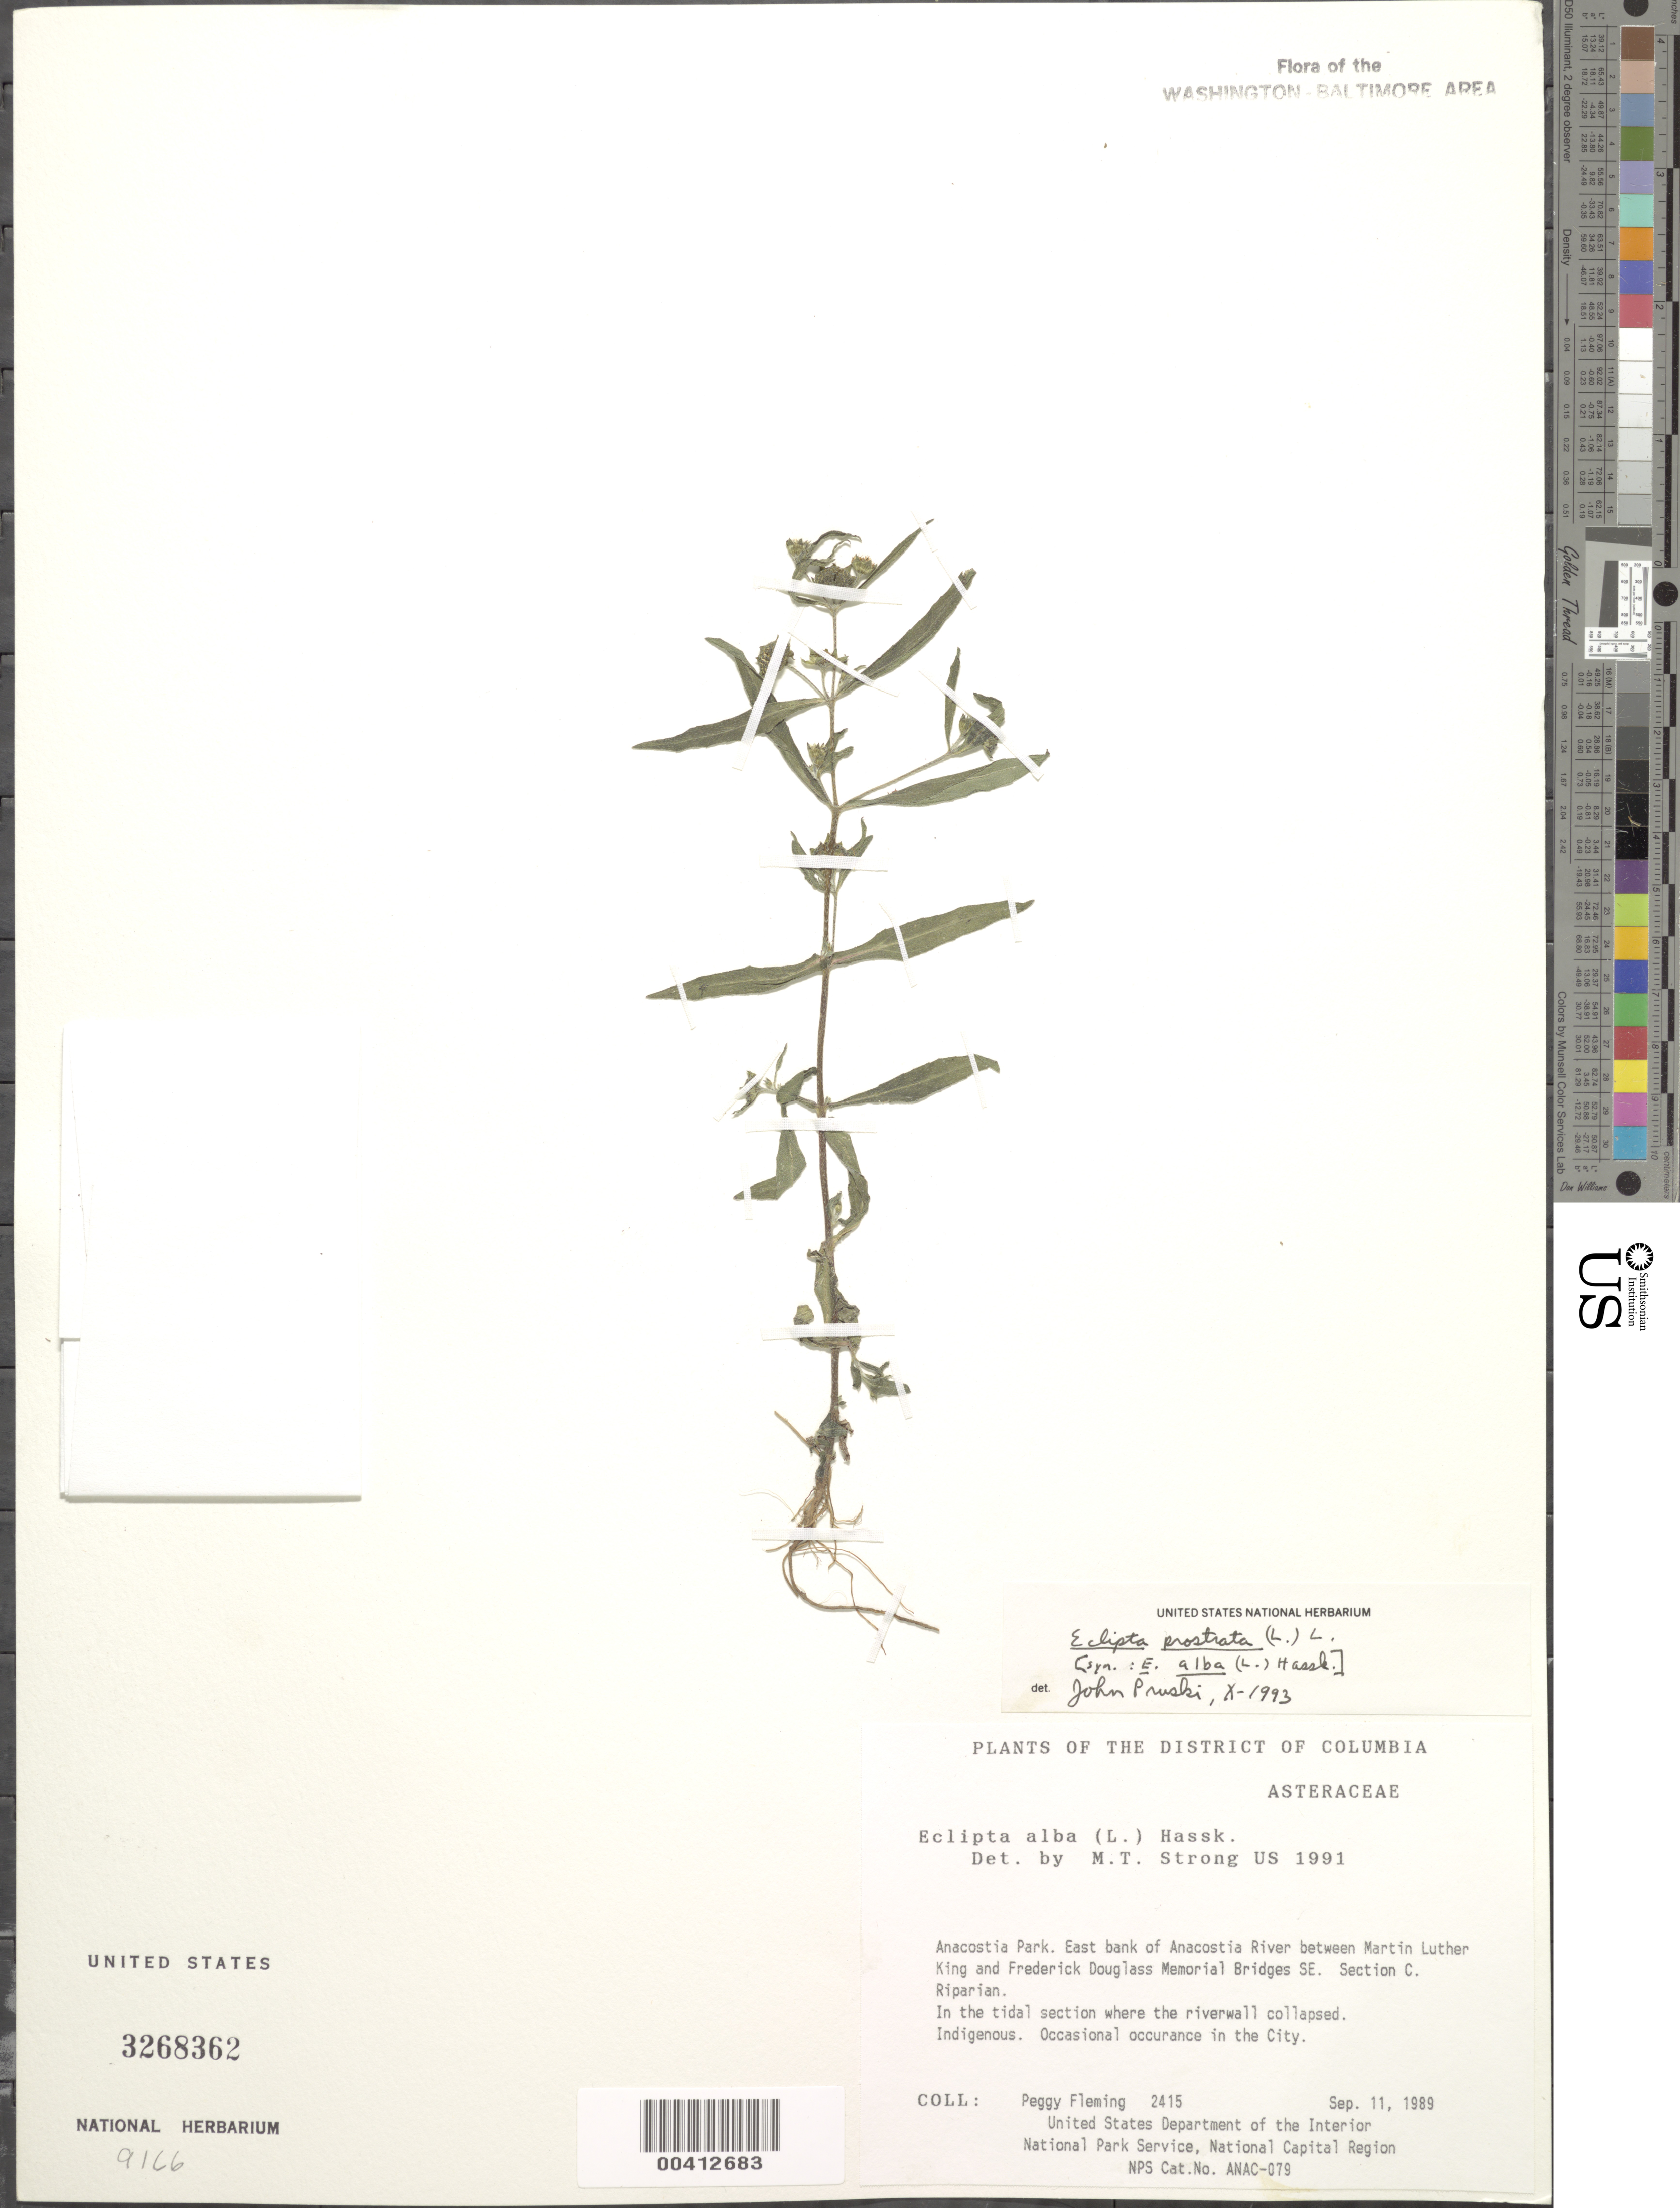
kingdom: Plantae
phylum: Tracheophyta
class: Magnoliopsida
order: Asterales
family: Asteraceae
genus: Eclipta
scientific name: Eclipta prostrata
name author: (L.) L.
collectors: P. Fleming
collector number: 2415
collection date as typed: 11 Sep 1989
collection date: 1989-09-11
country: United States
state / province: District of Columbia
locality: Anacostia Park, E of Anacostia River, between Martin Luther King and Frederick Douglass Memorial Bridges SE, Section C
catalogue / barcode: US 3268362